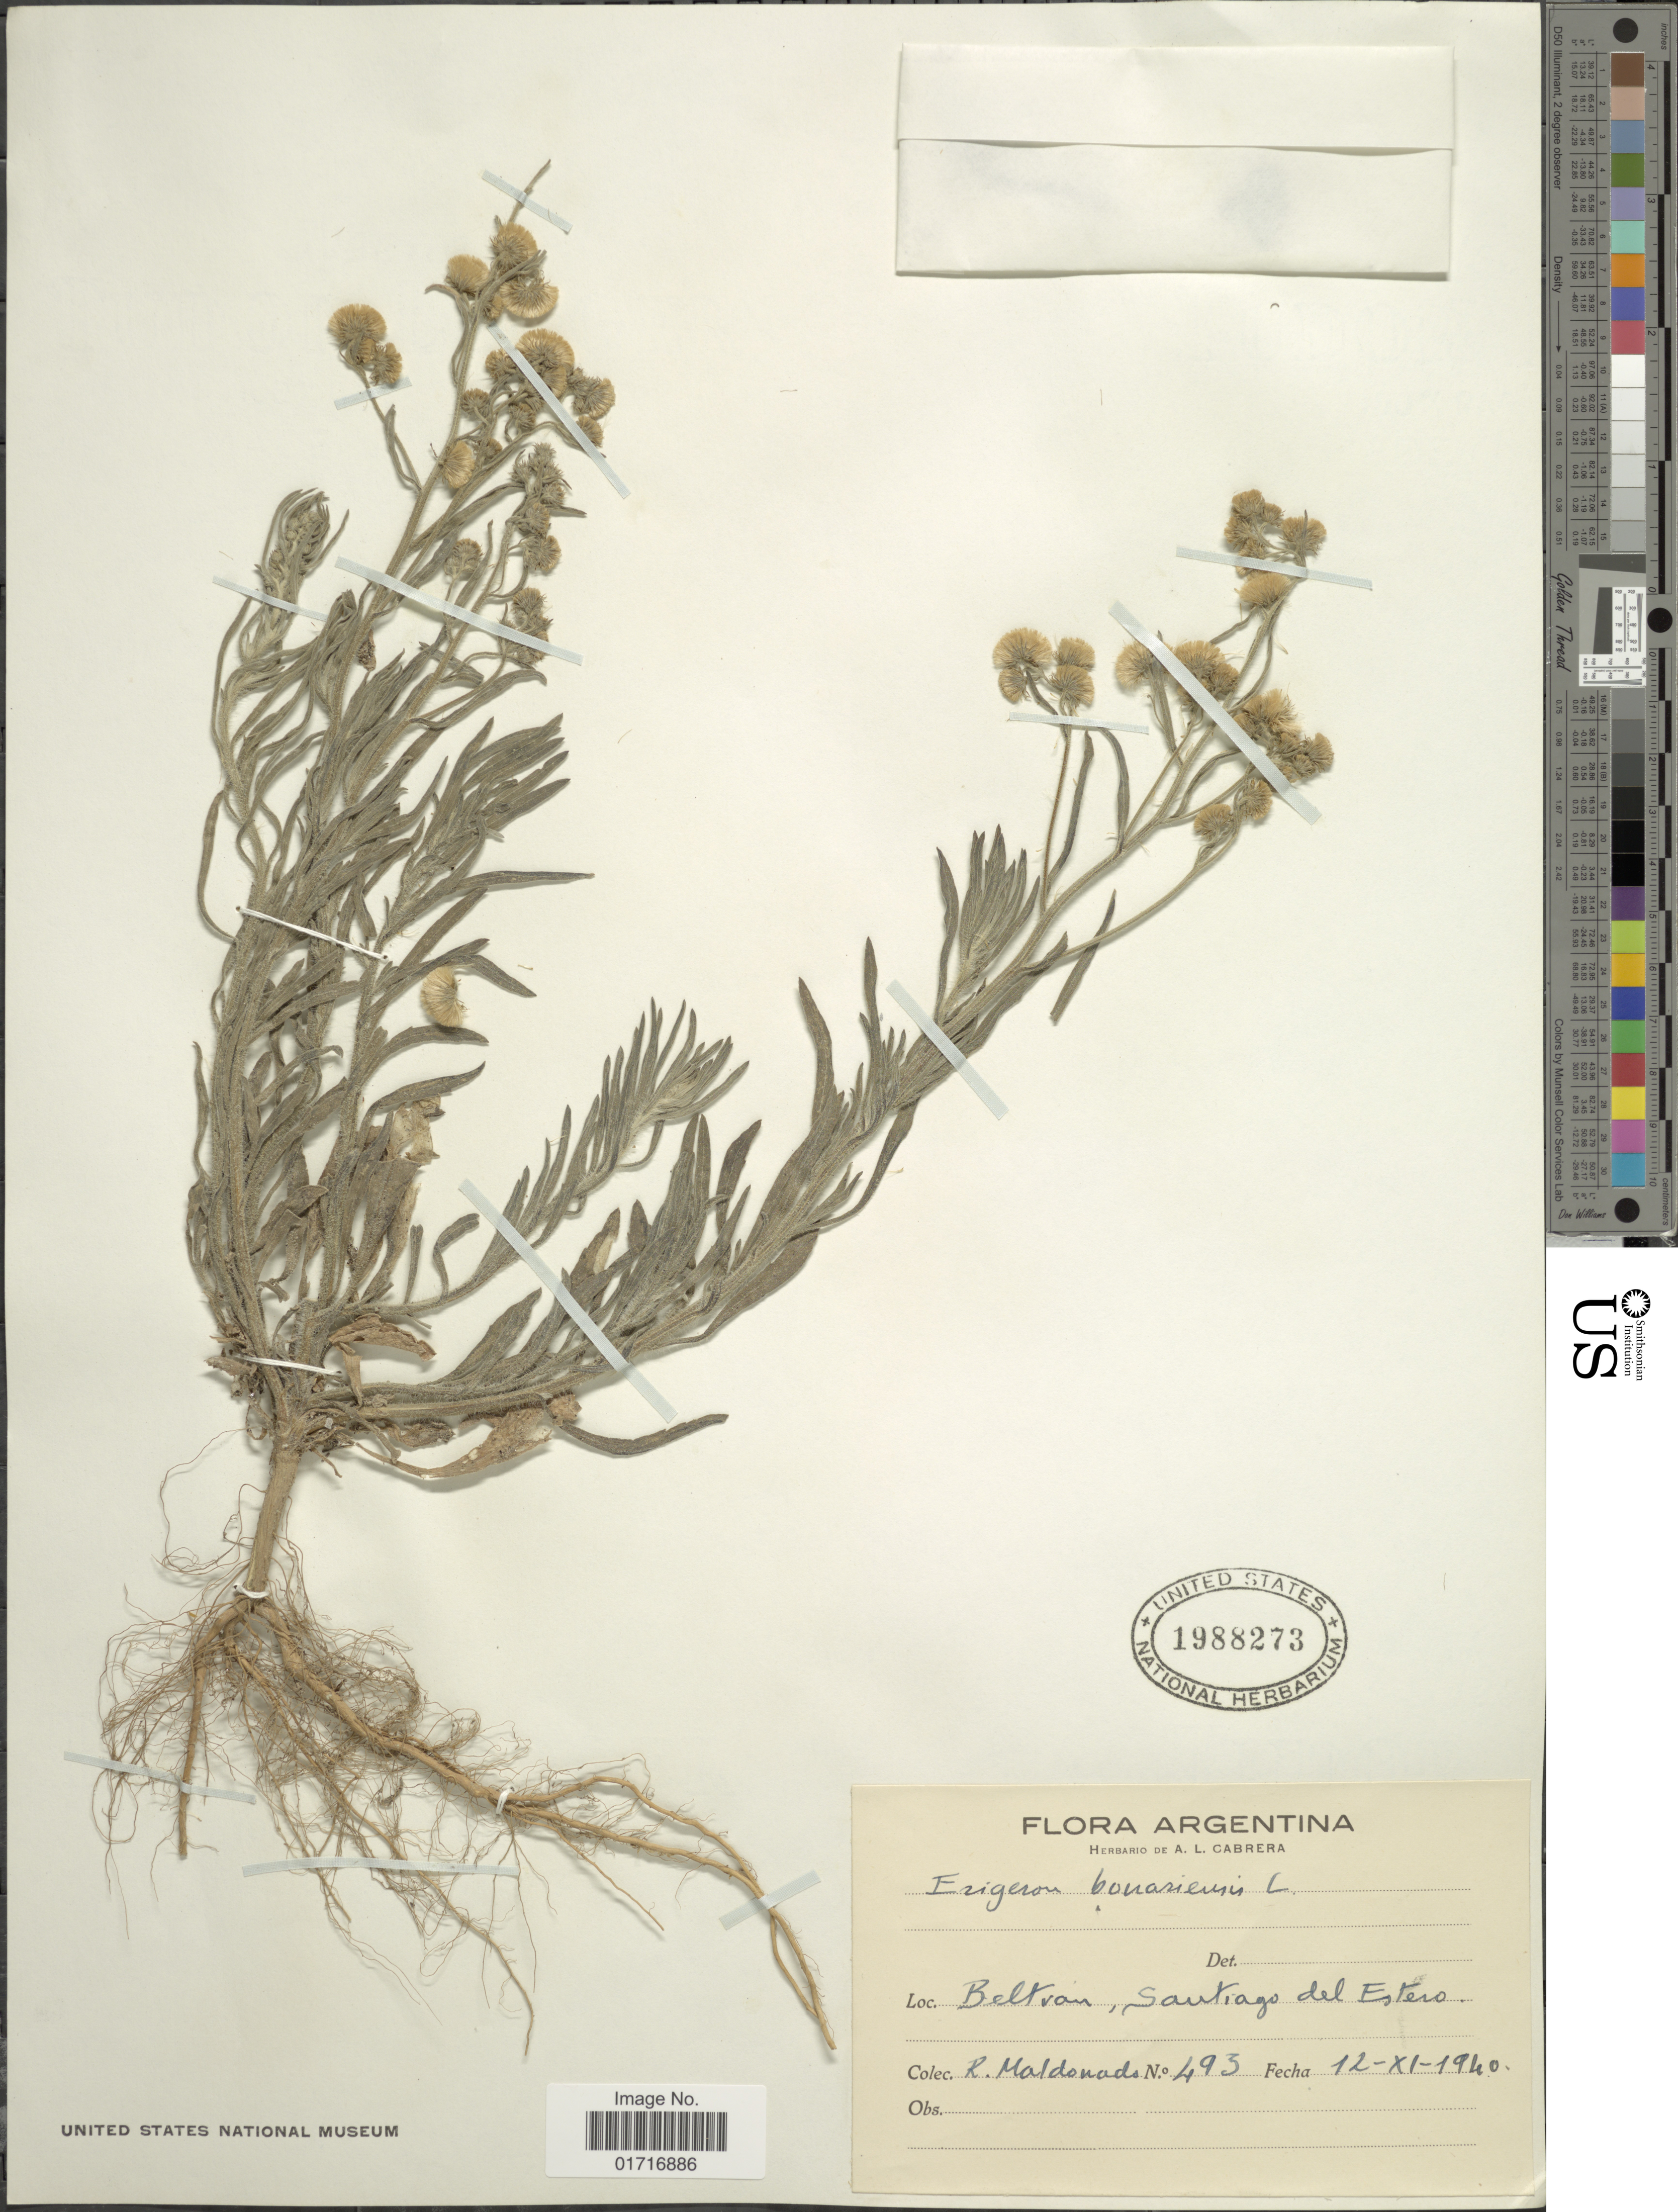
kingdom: Plantae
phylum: Tracheophyta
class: Magnoliopsida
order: Asterales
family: Asteraceae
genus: Conyza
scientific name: Conyza bonariensis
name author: (L.) Cronq.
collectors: R. Maldonado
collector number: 493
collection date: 1940-11-12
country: Argentina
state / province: Santiago del Estero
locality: Beltram, Santiago del Estero. Argentina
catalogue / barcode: US 1988273